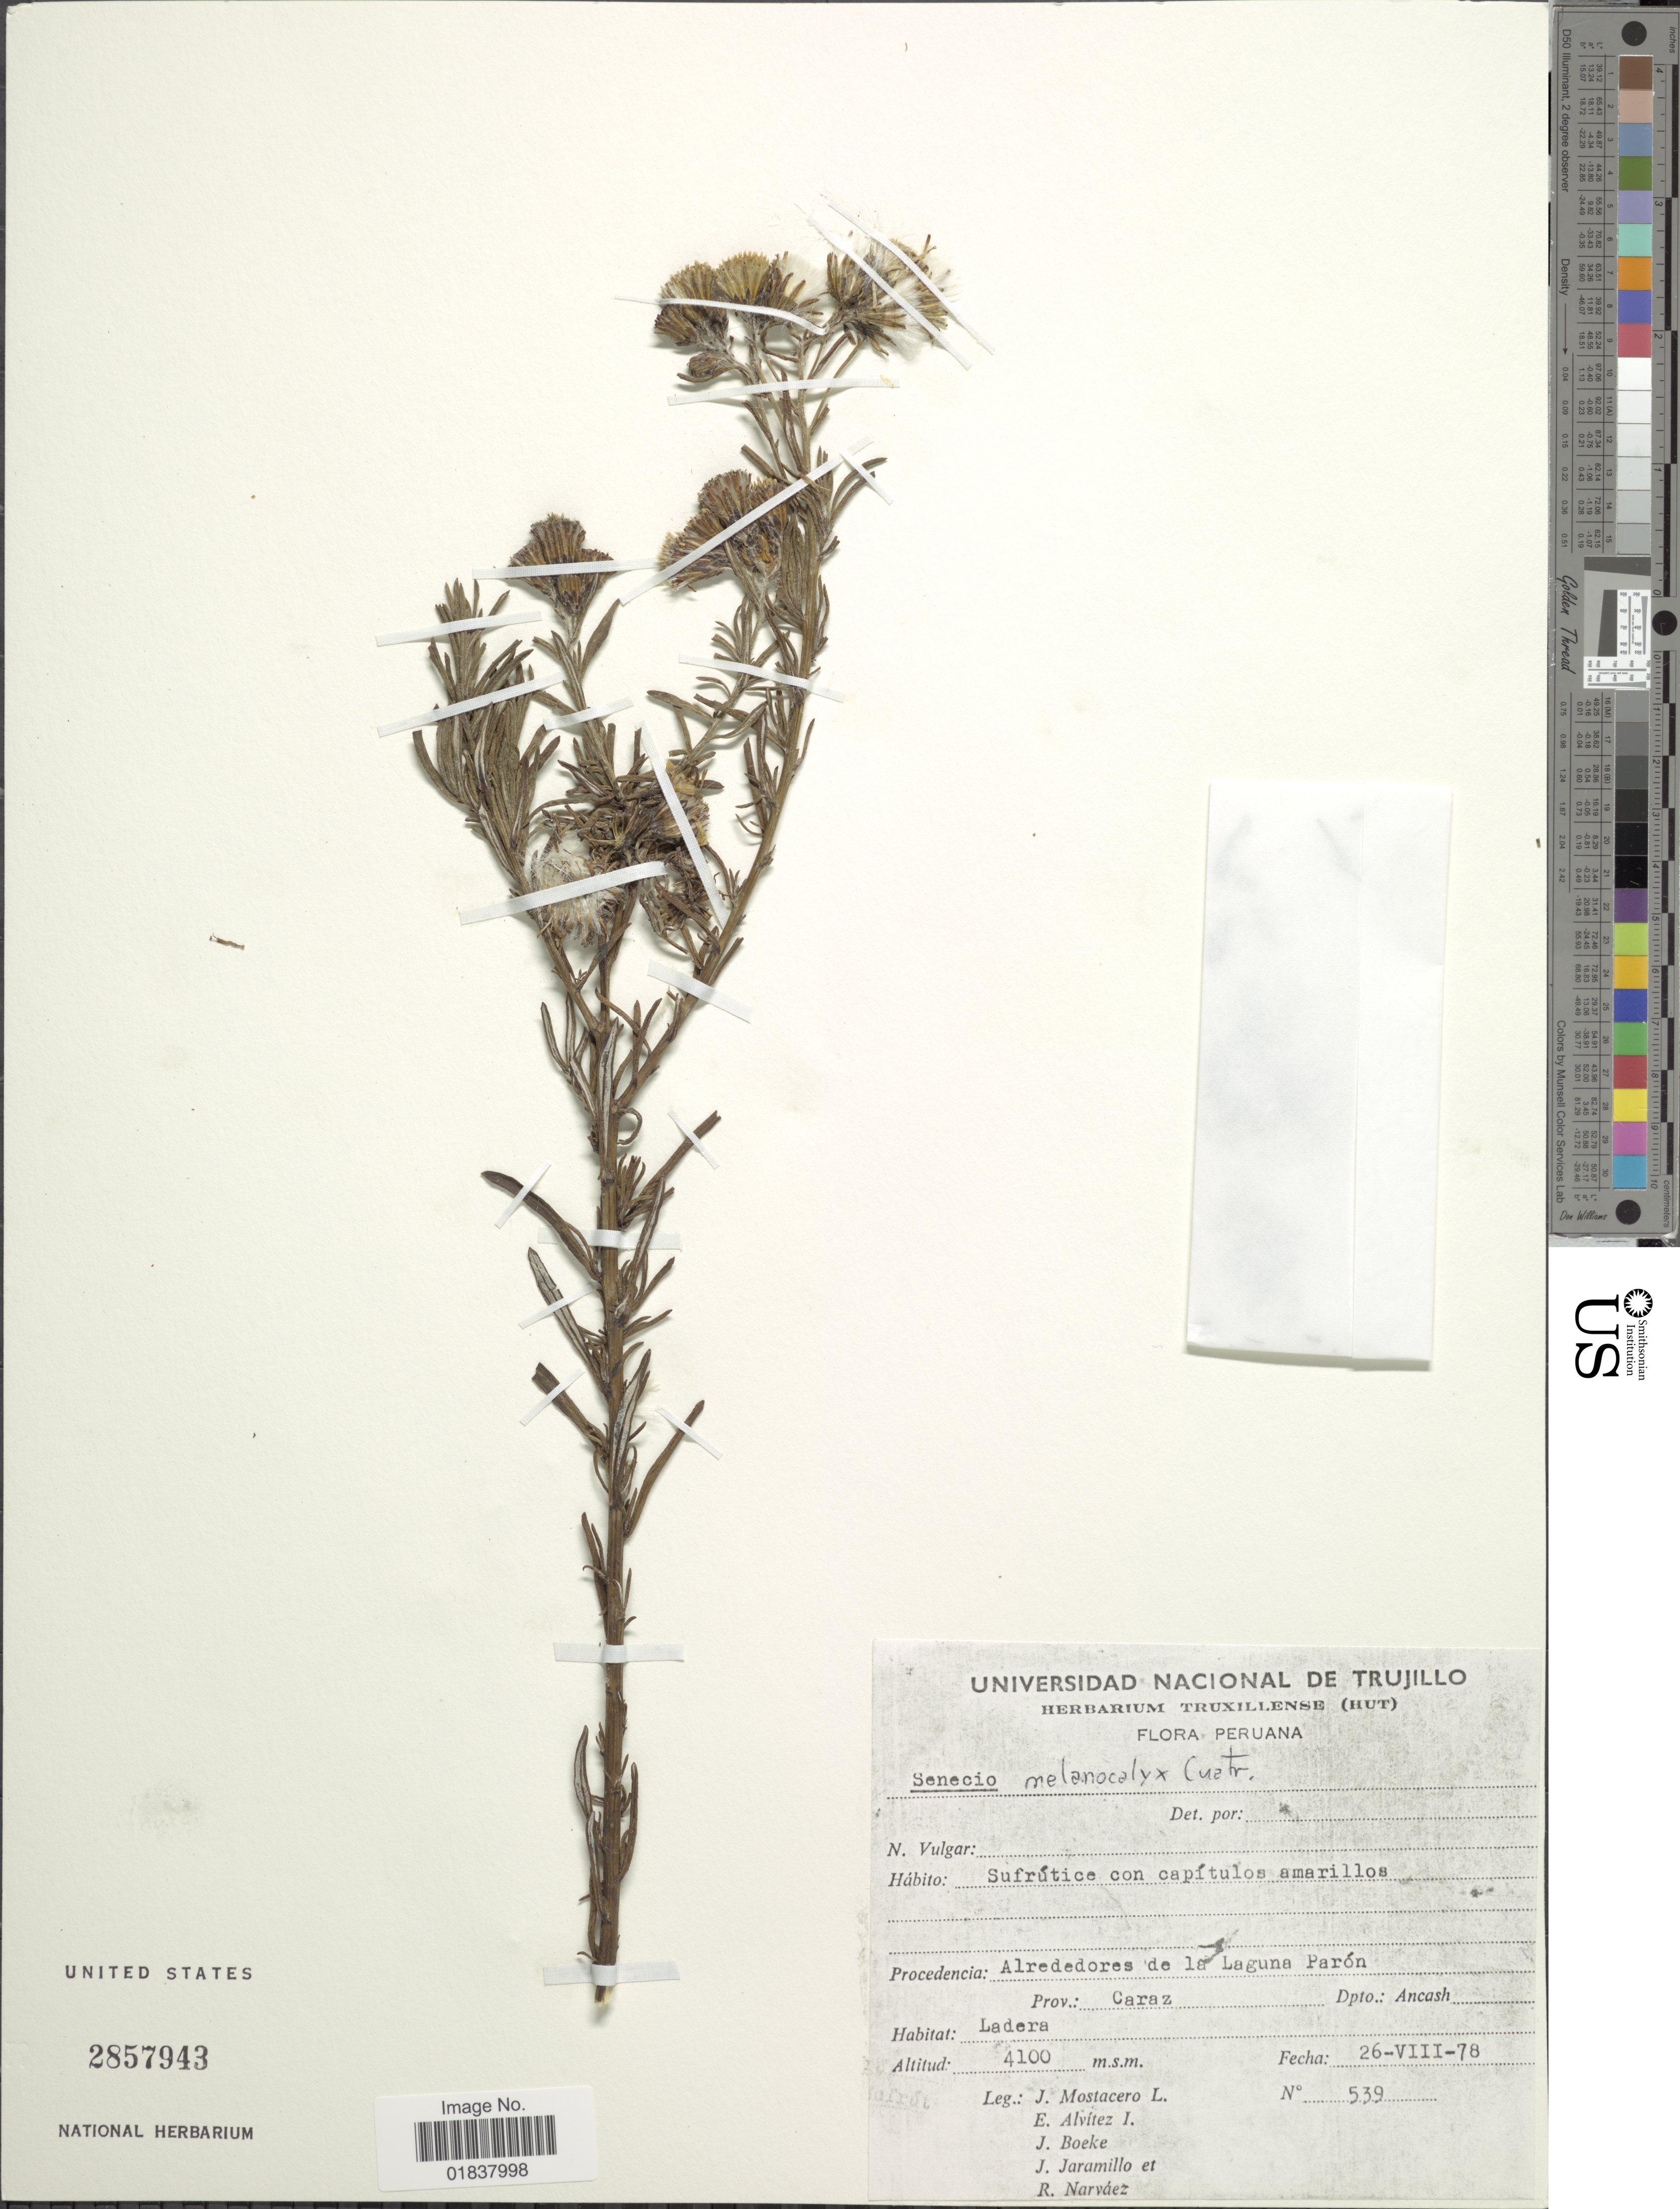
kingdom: Plantae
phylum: Tracheophyta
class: Magnoliopsida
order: Asterales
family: Asteraceae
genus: Senecio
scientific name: Senecio melanocalyx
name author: Cuatrec.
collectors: J. Mostacero L., E. Alvitez I., J. D. Boeke, J. Jaramillo & R. Narváez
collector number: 539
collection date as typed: Transcribed d/m/y: 26/8/78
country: Peru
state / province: Ancash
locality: Alrededores de la Laguna Paron, Prov. Caraz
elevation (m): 4100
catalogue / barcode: US 2857943